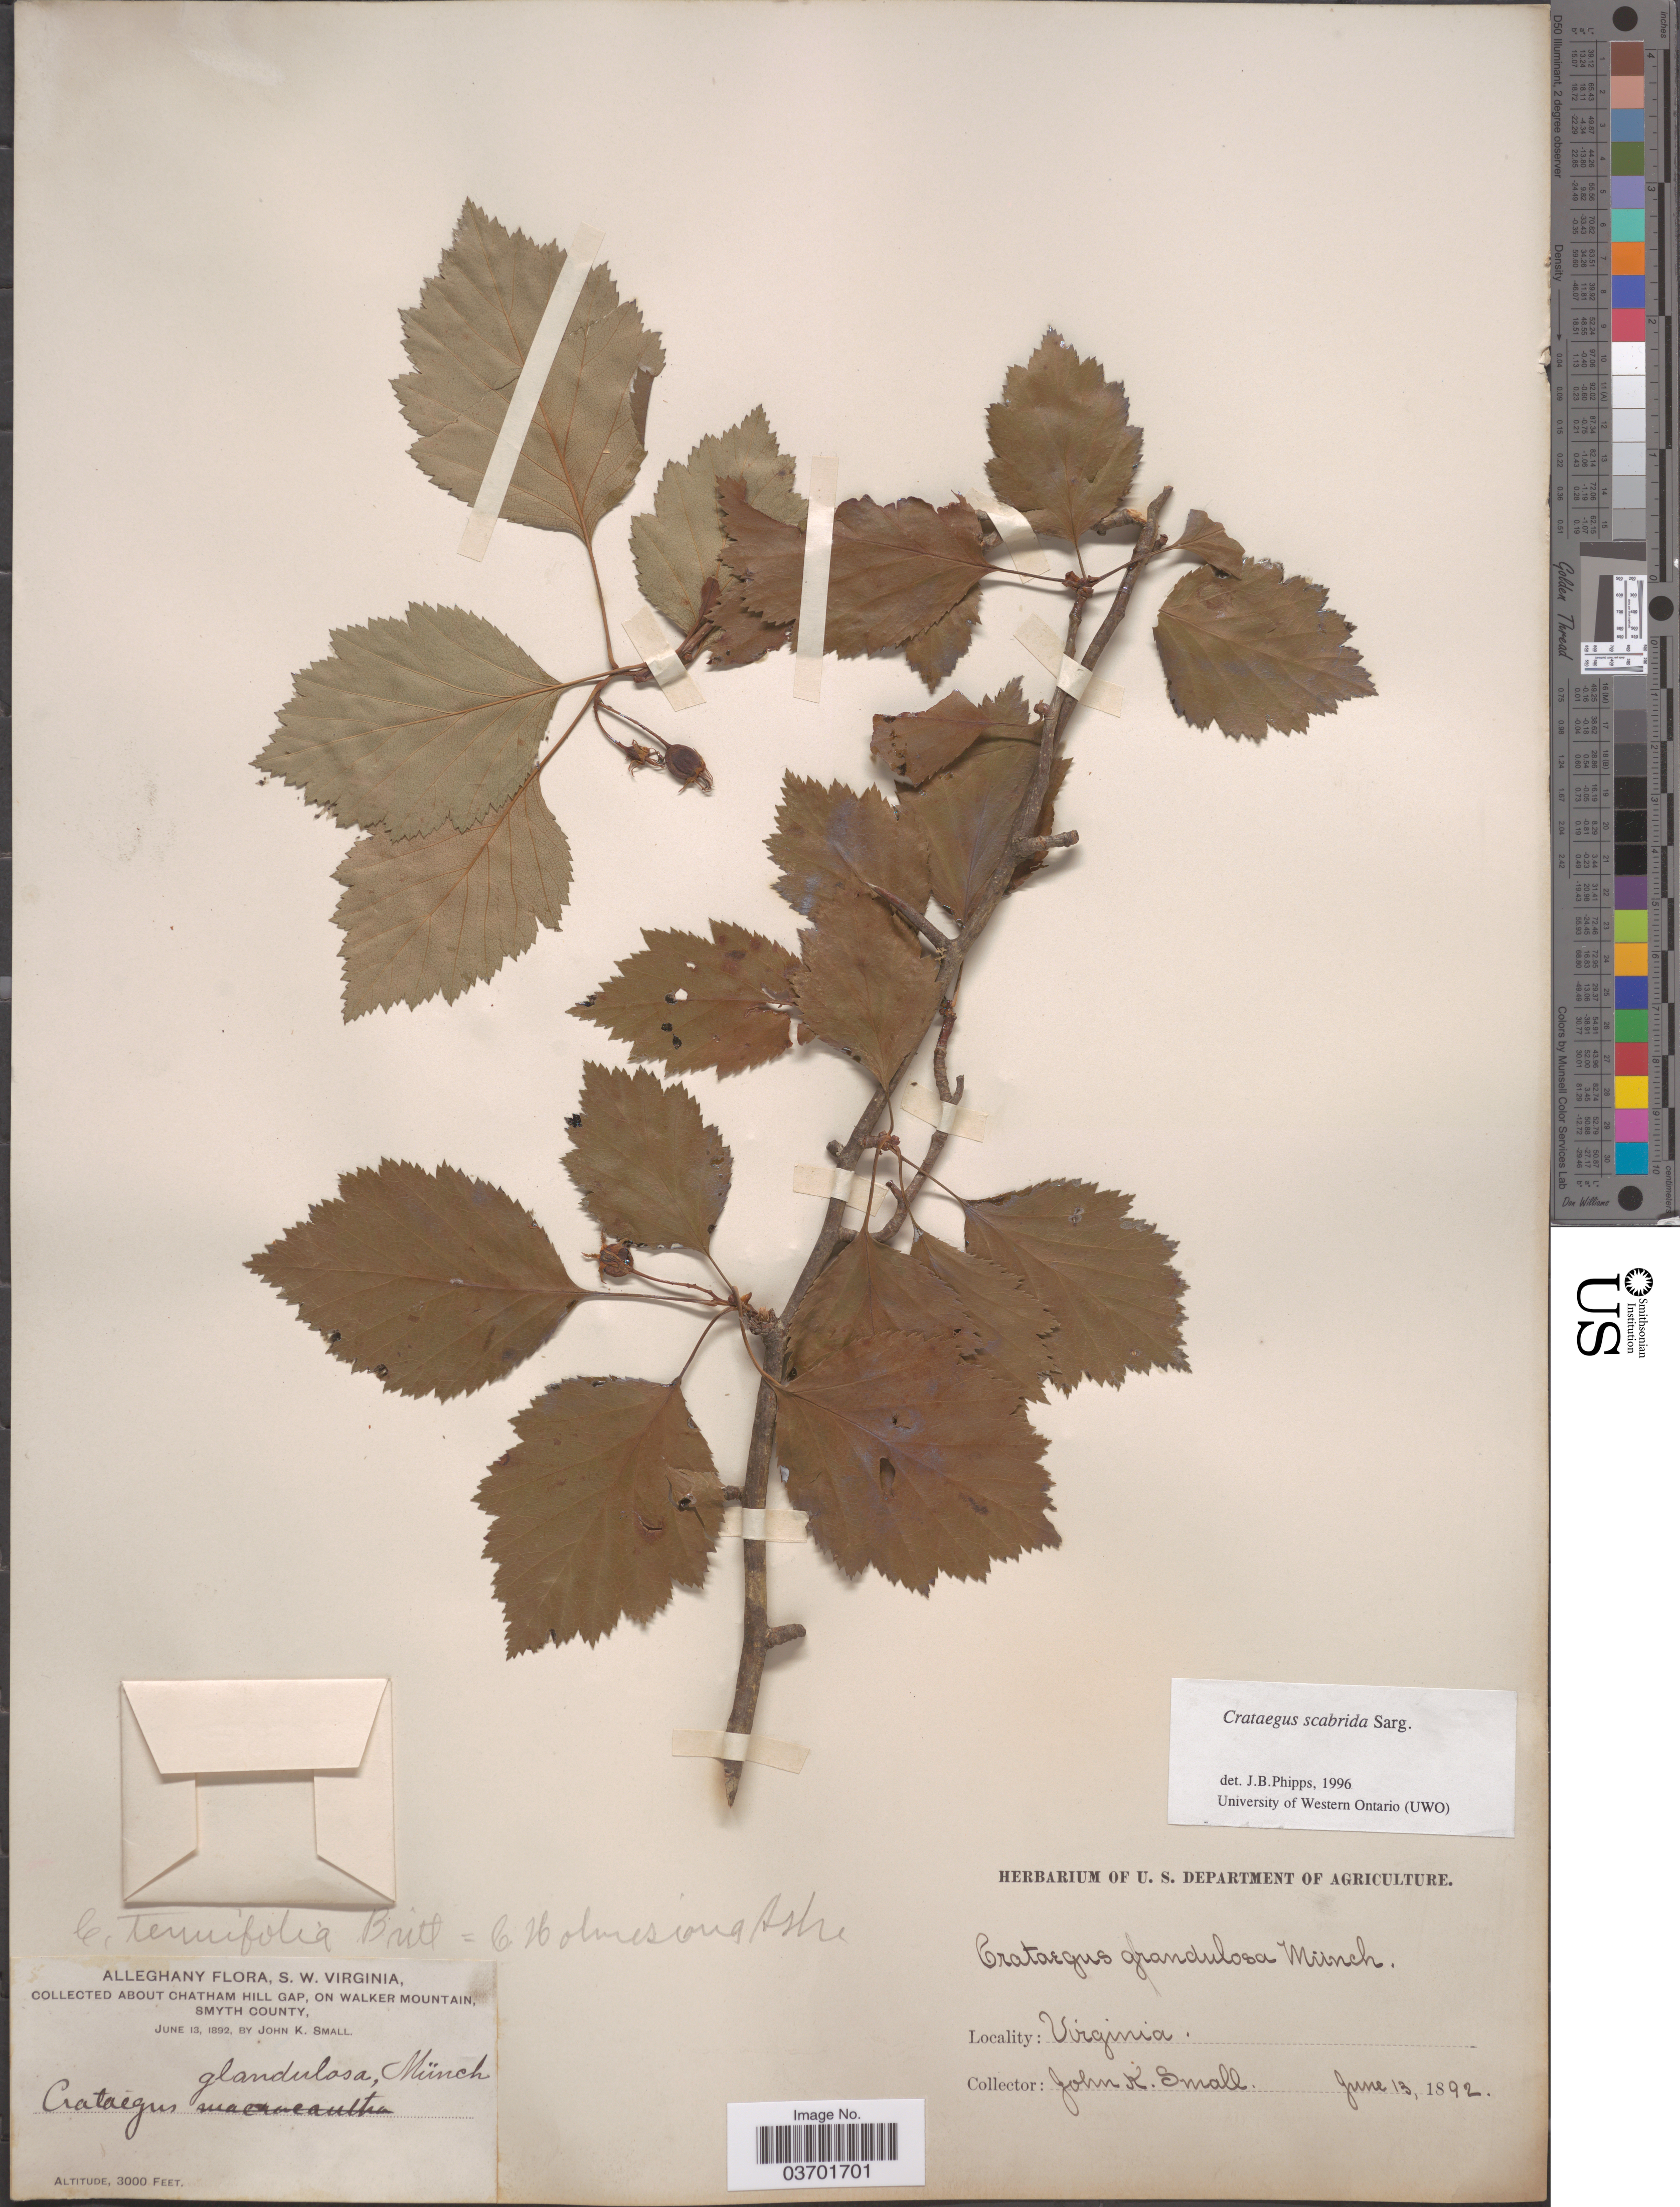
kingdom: Plantae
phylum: Tracheophyta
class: Magnoliopsida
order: Rosales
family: Rosaceae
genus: Crataegus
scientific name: Crataegus scabrida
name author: Sarg.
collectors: J. K. Small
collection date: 1892-06-13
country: United States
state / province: Virginia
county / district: Smyth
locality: Alleghany, S. W. Virginia. About Chatham Hill Gap, on Walker Mountain.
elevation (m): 914